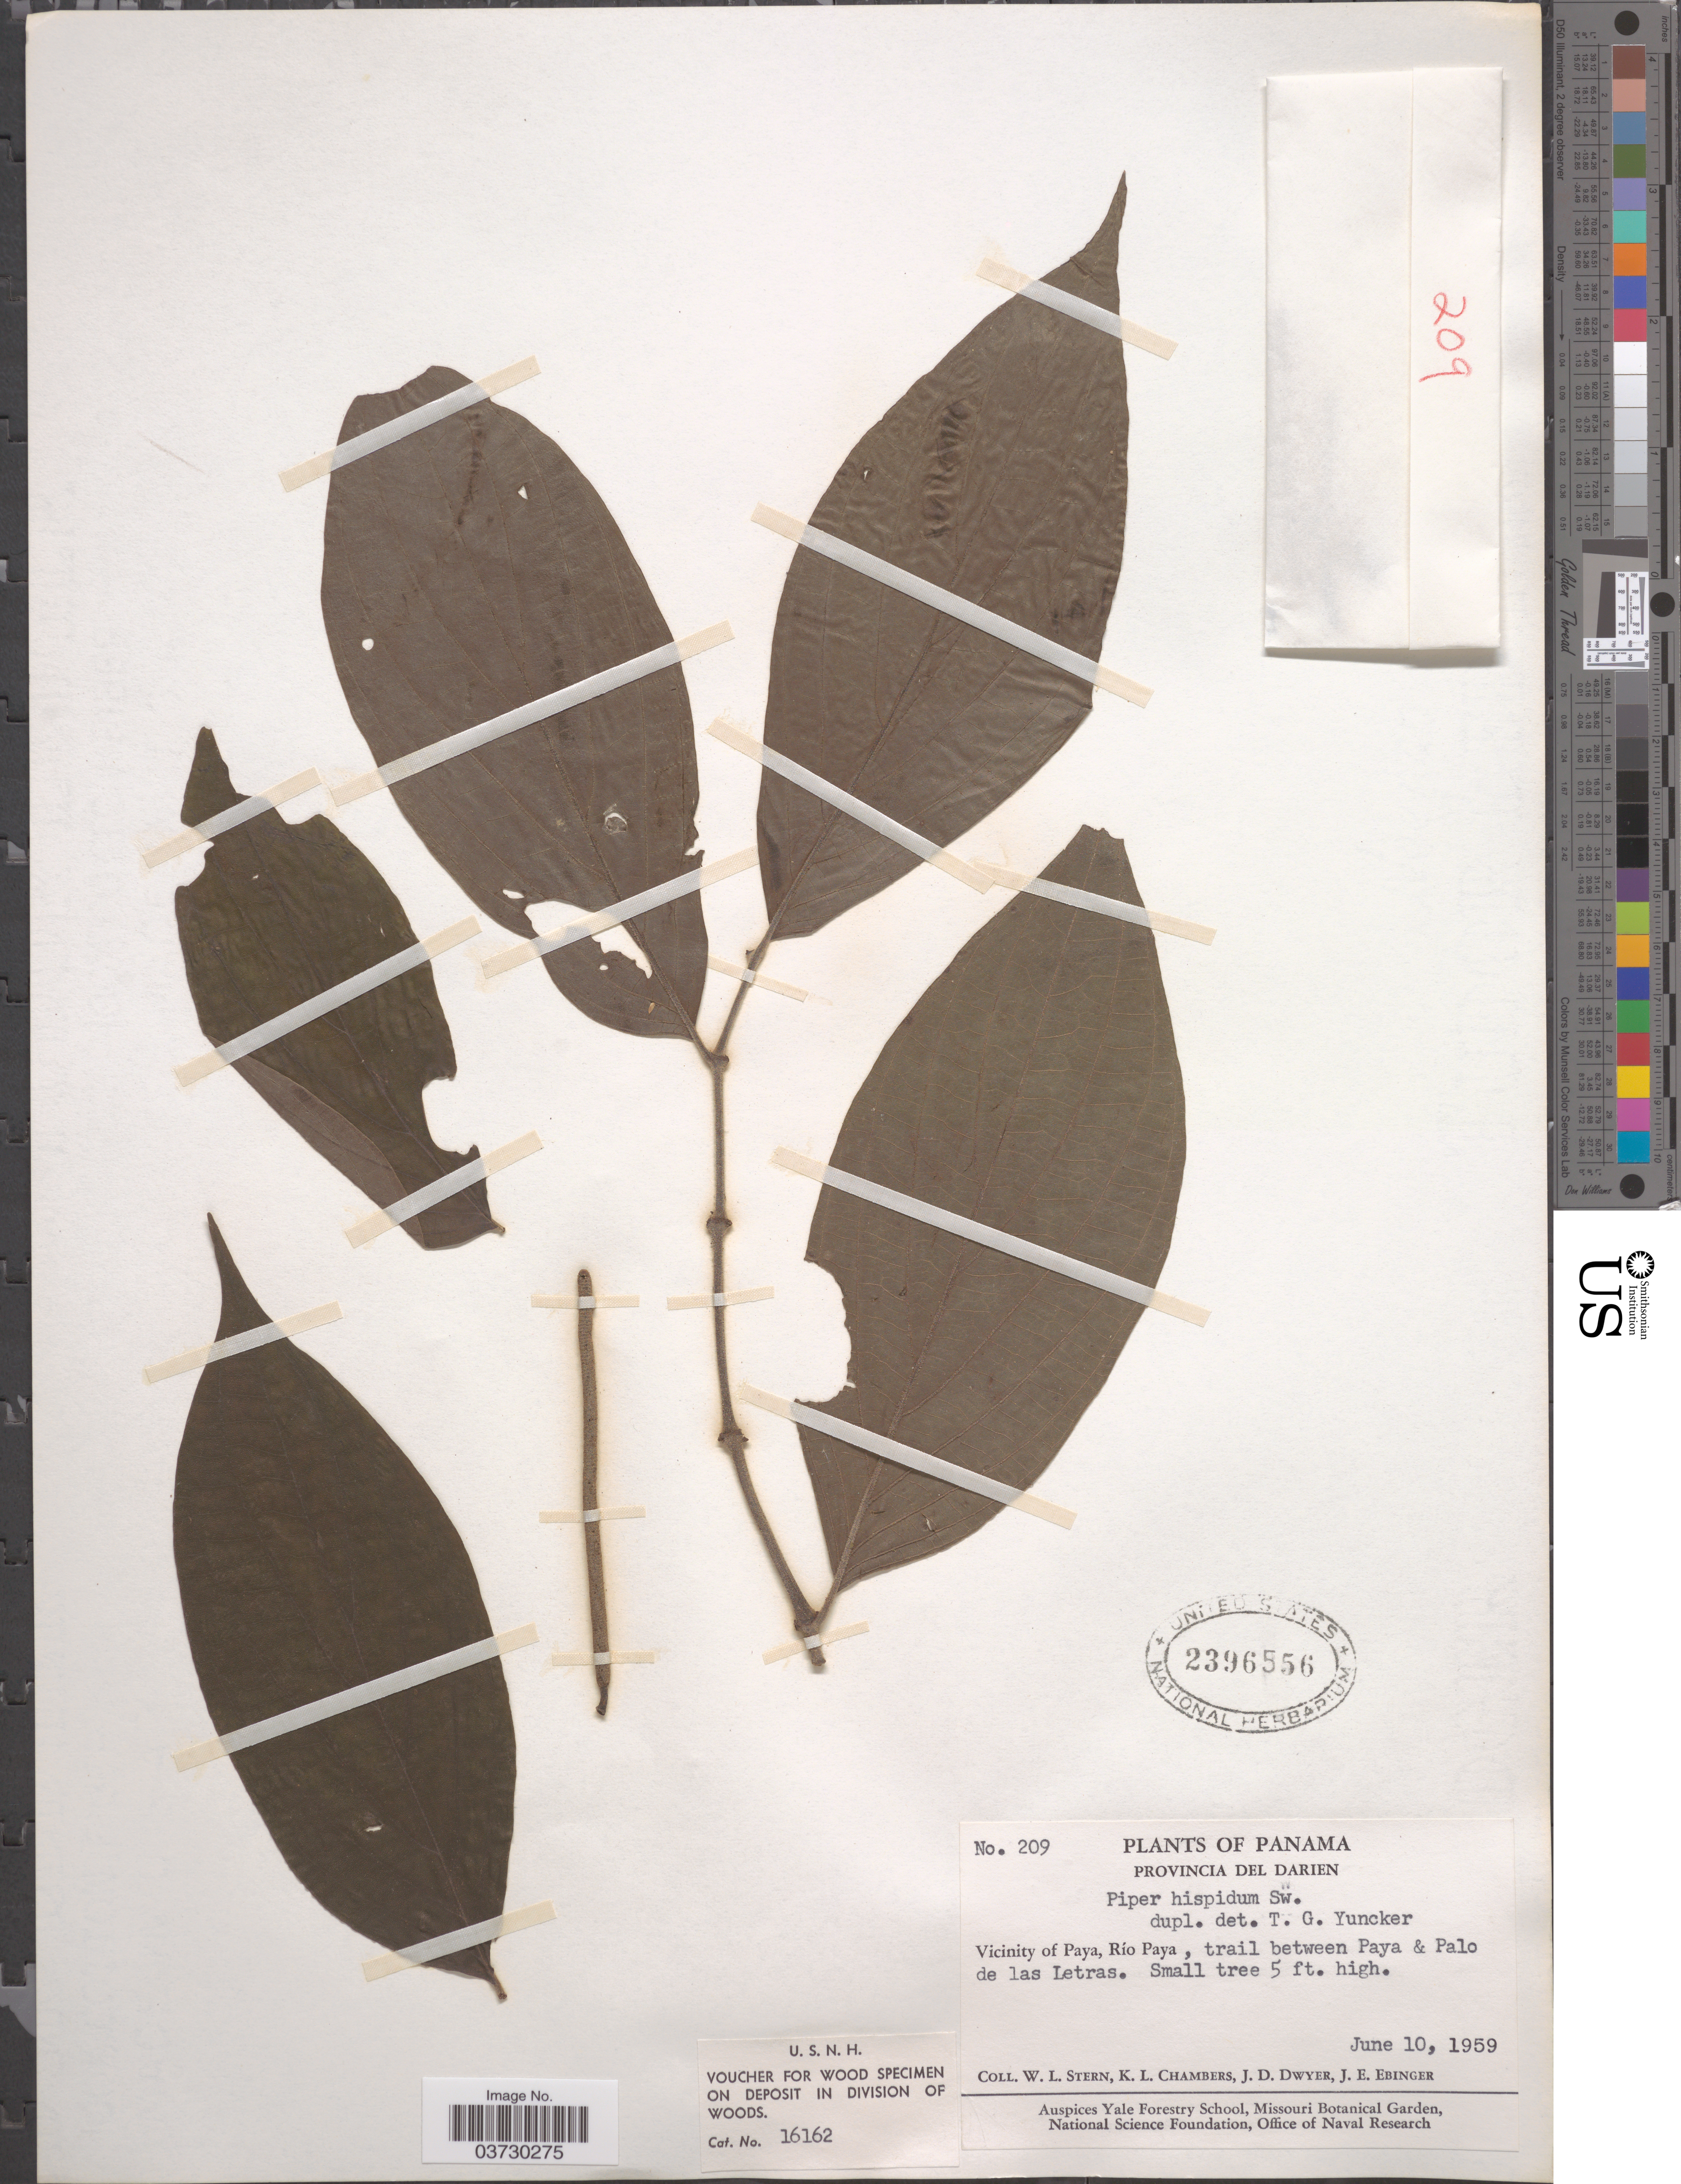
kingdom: Plantae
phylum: Tracheophyta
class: Magnoliopsida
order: Piperales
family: Piperaceae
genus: Piper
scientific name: Piper hispidum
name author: Sw.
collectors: W. L. Stern, K. Chambers, J. D. Dwyer & J. Ebinger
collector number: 209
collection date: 1959-06-10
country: Panama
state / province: Darien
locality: Vicinity of Paya, Río Paya, trail between Paya & Palo de las Letras.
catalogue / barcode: US 2396556